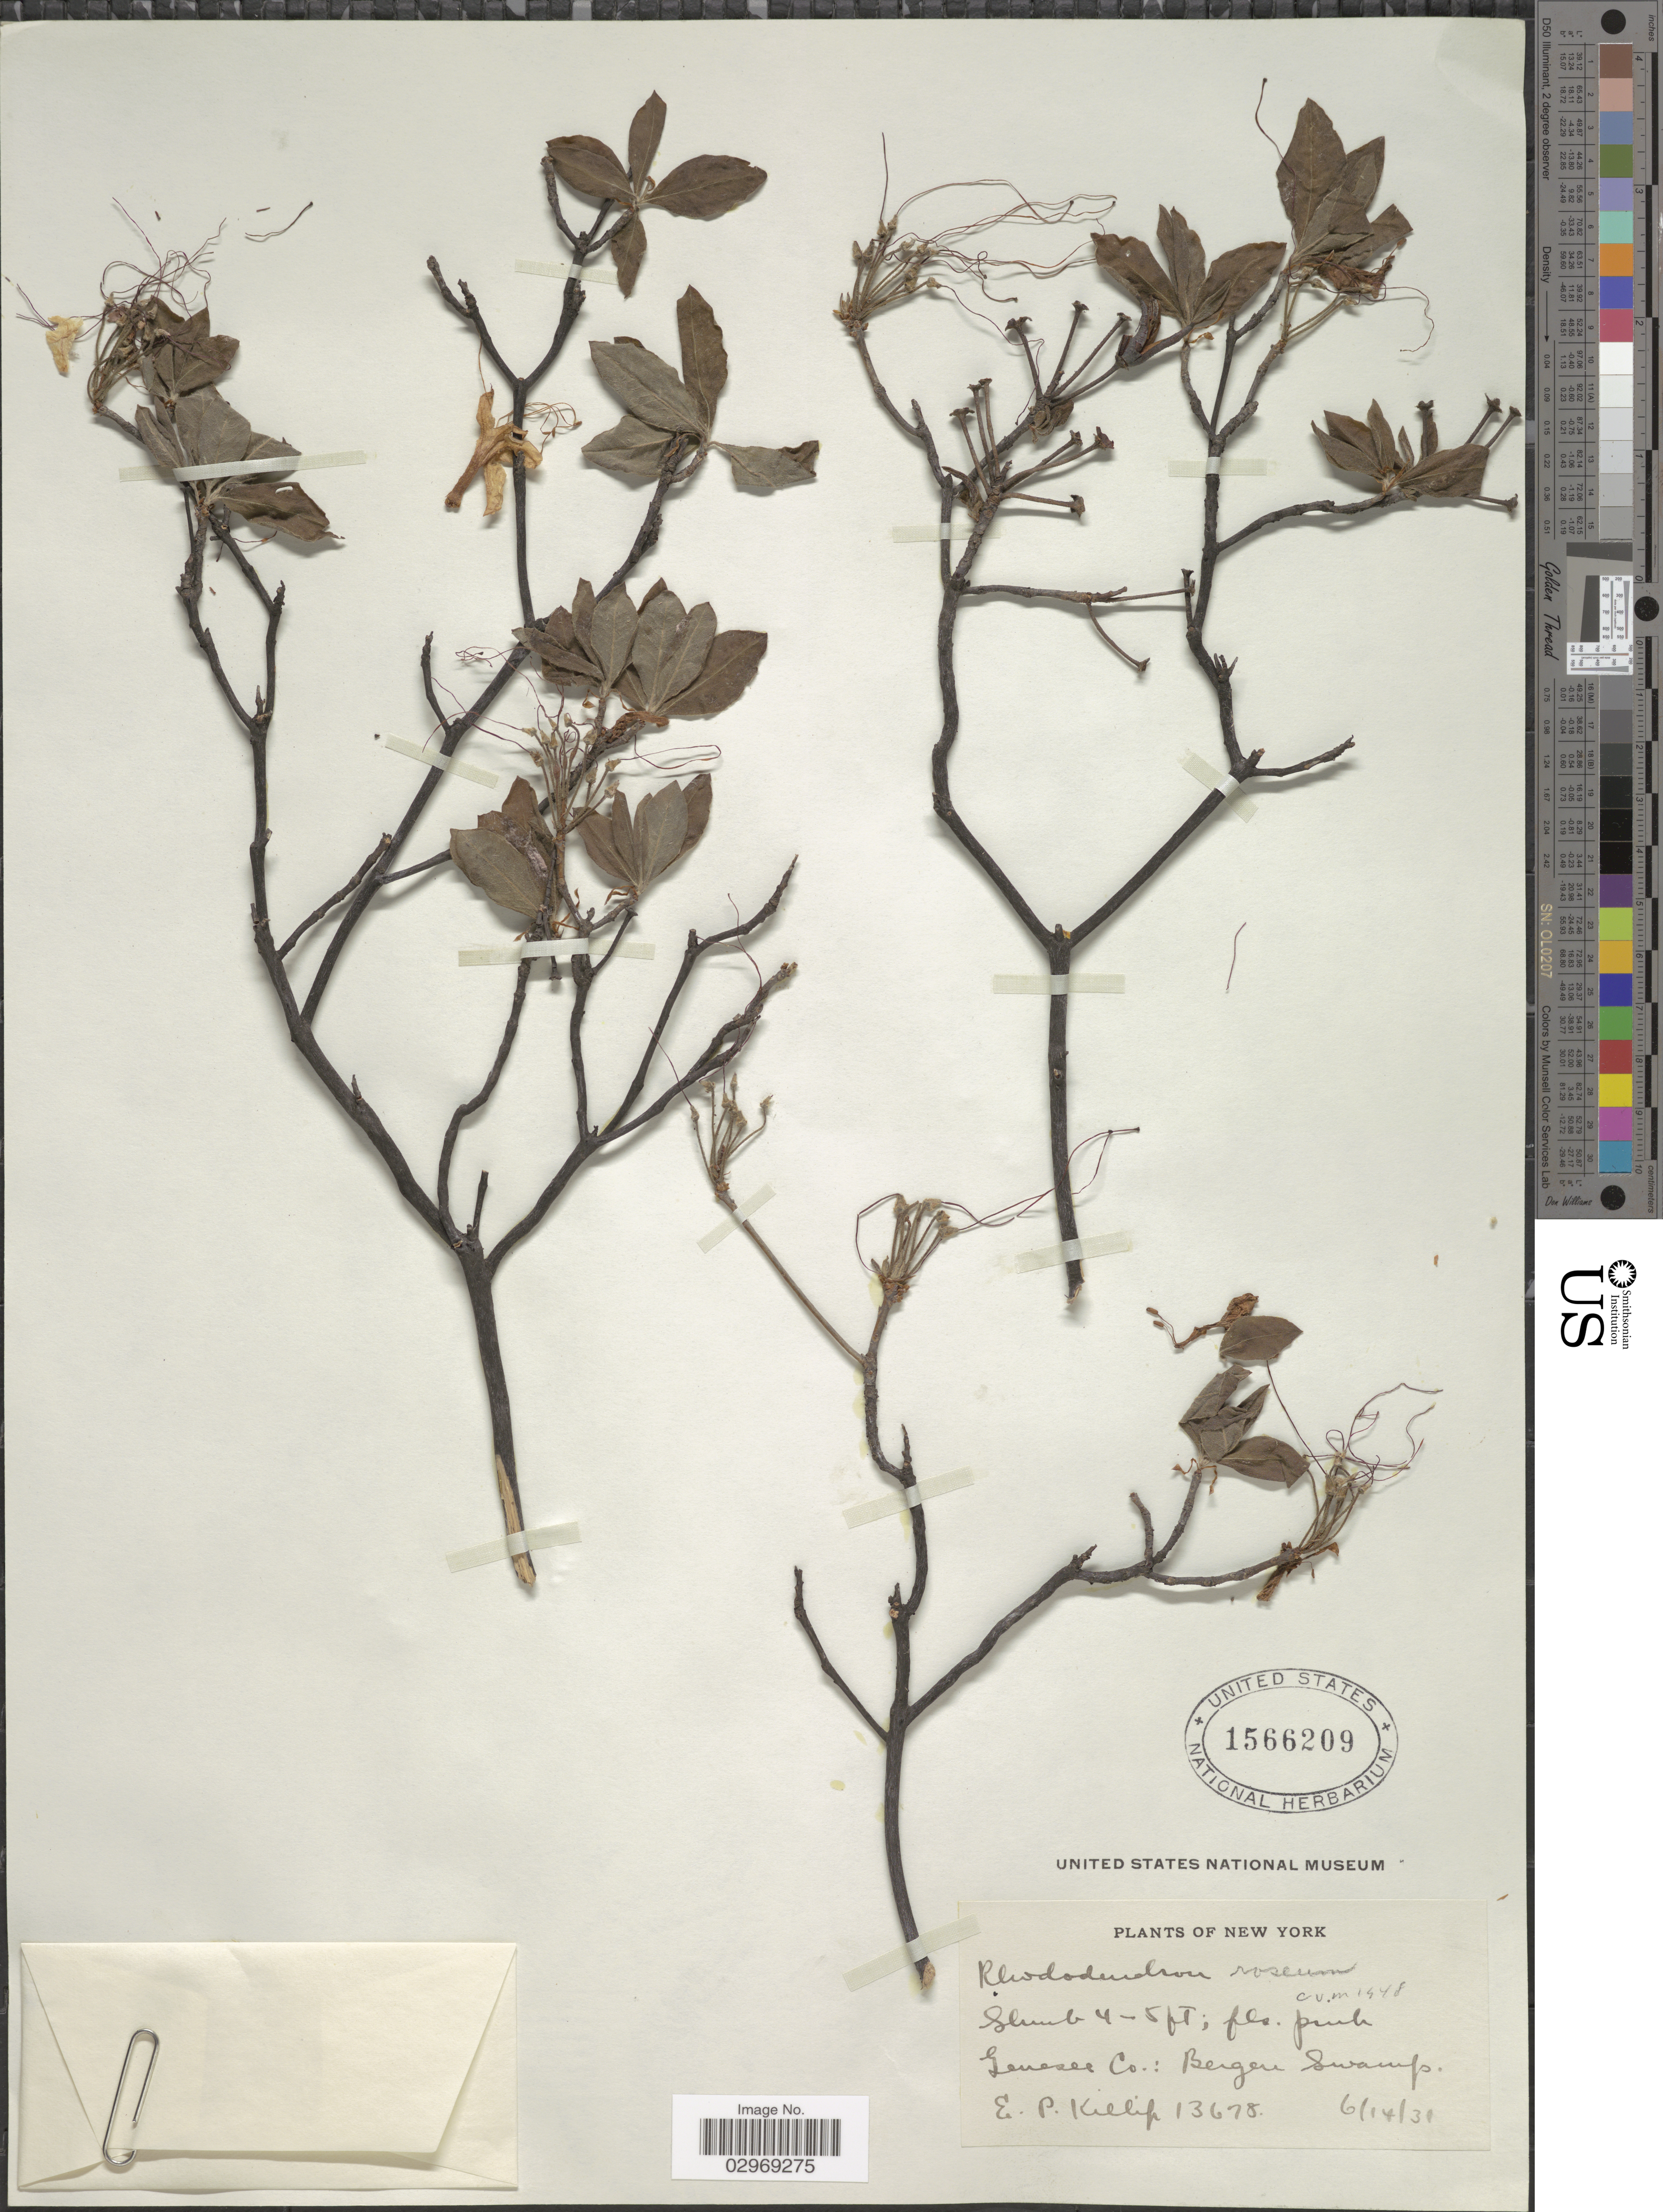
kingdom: Plantae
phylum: Tracheophyta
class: Magnoliopsida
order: Ericales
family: Ericaceae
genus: Rhododendron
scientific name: Rhododendron roseum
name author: (Loisel.) Rehder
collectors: E. P. Killip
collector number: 13678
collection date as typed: Transcribed d/m/y: 14/6/31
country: United States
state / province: New York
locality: Genesee Co.: Bergen Swamp.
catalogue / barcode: US 1566209